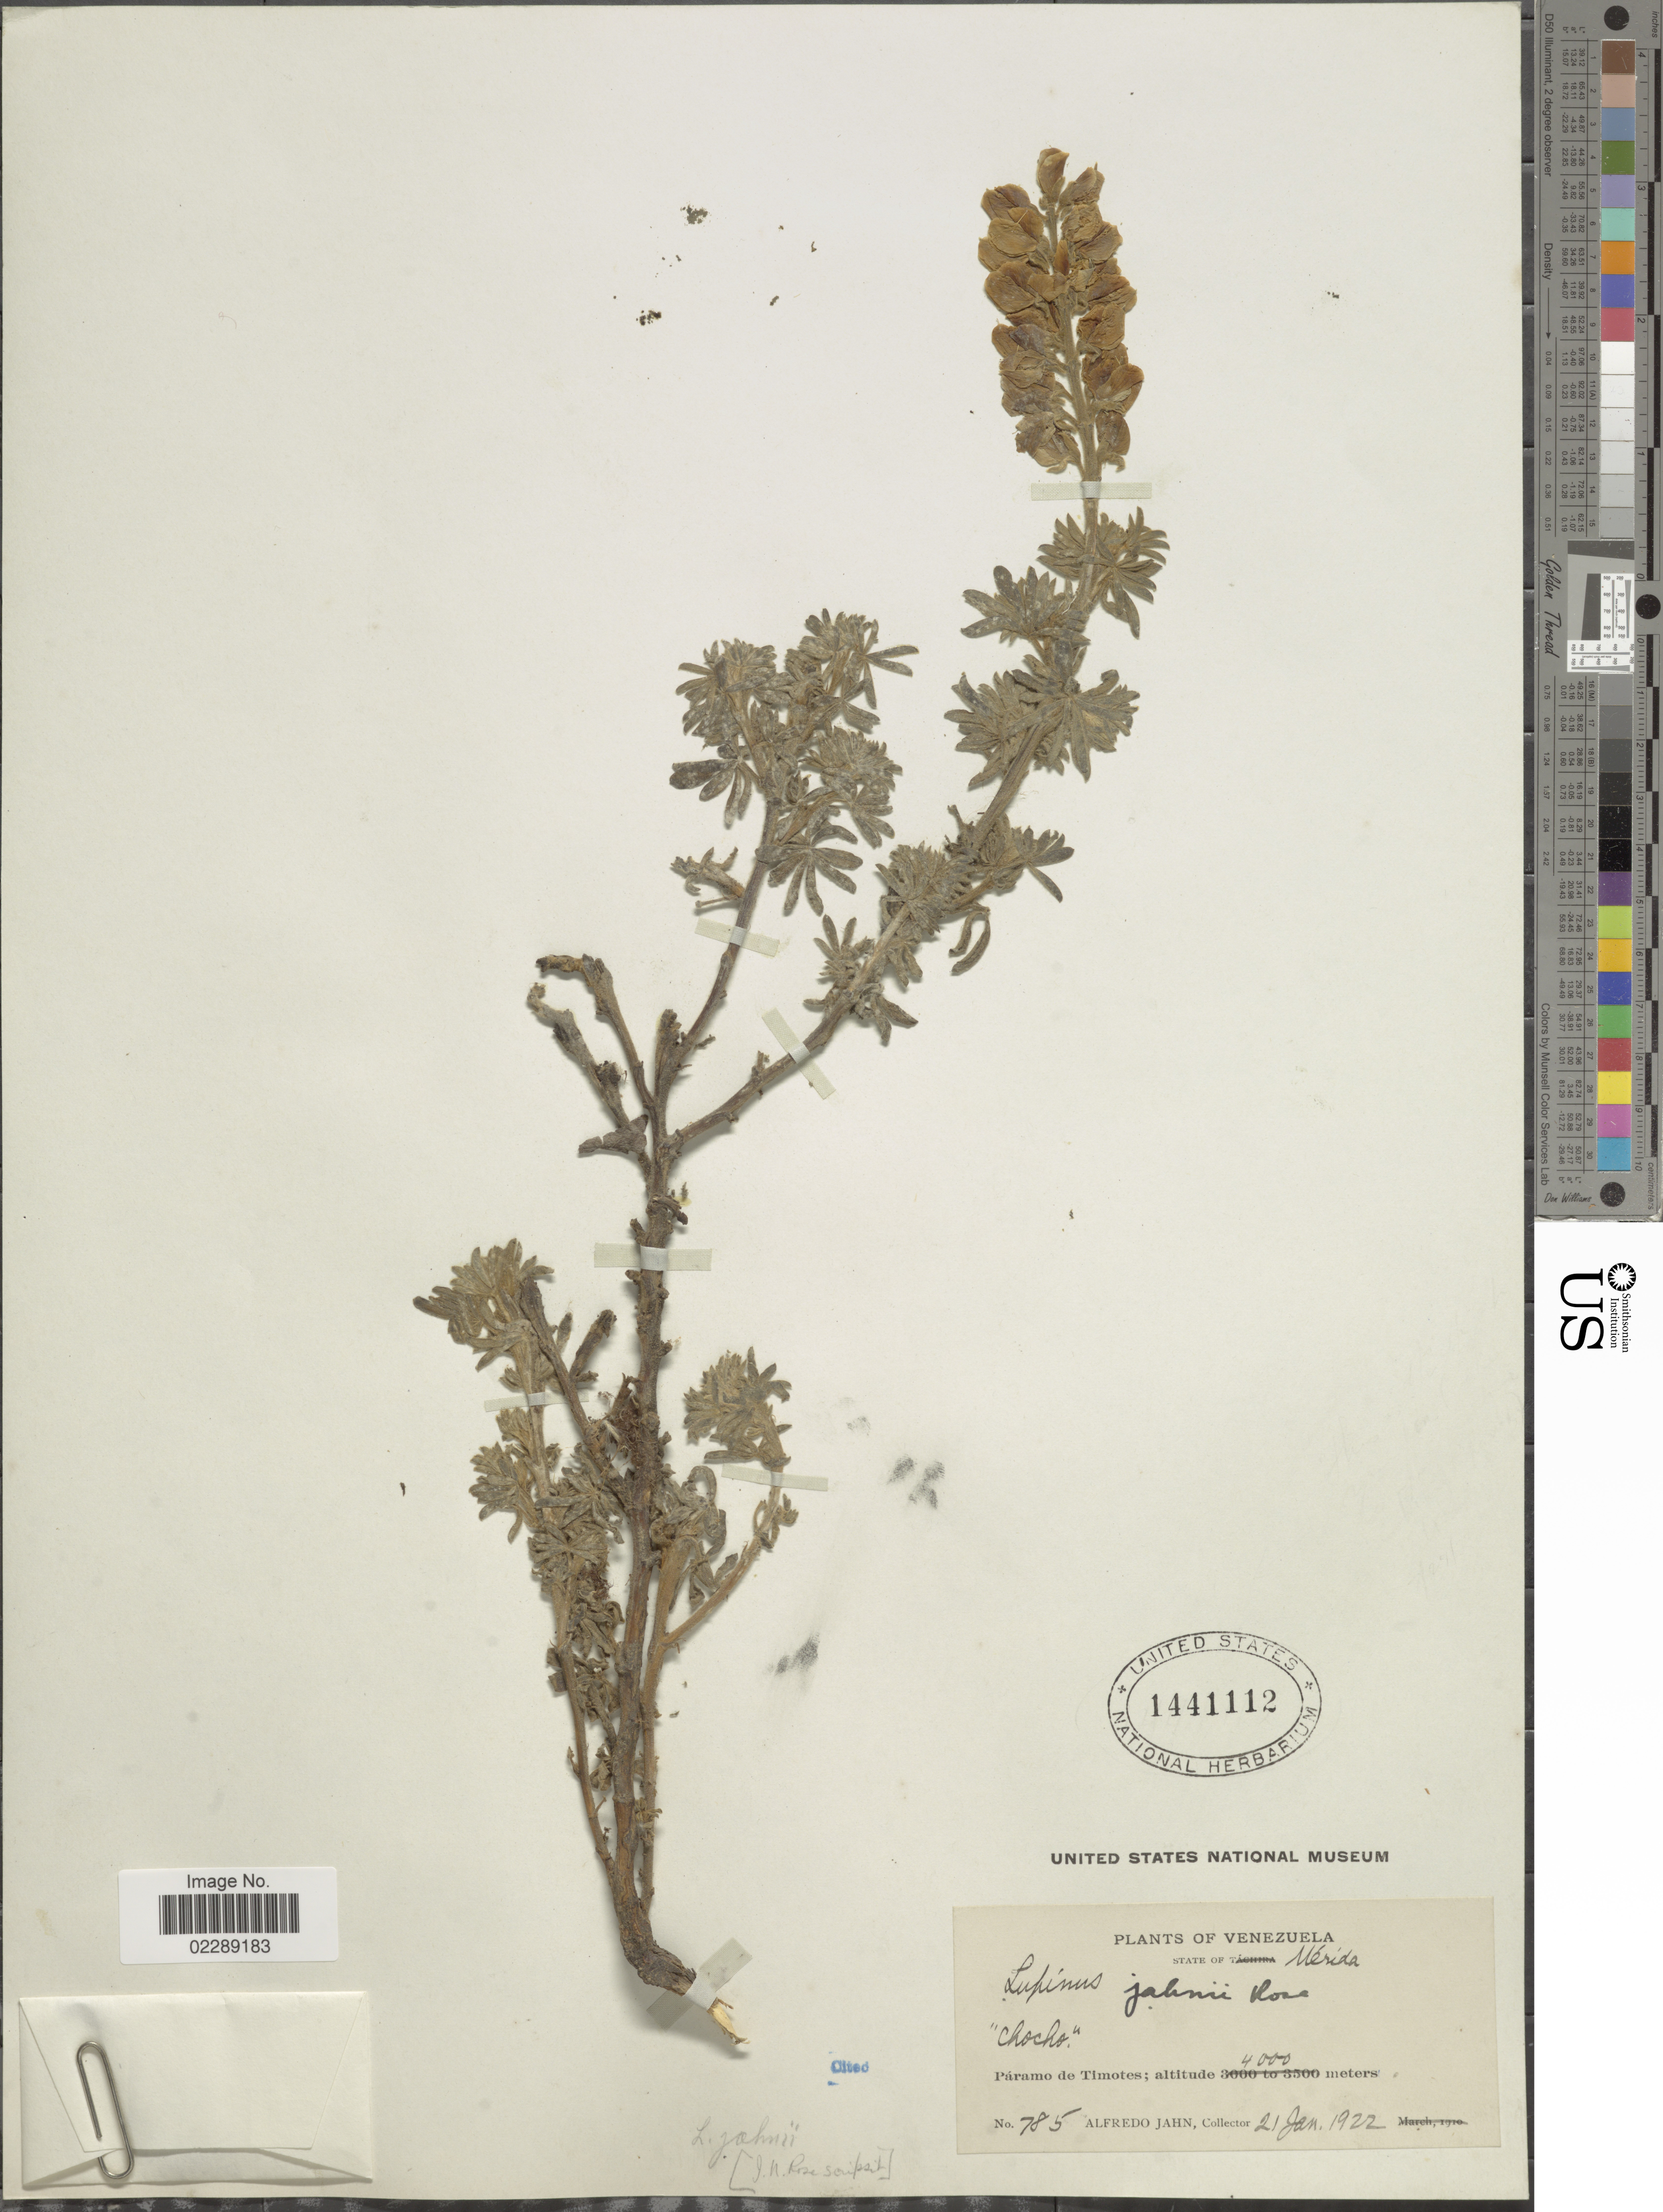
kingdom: Plantae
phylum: Tracheophyta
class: Magnoliopsida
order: Fabales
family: Fabaceae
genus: Lupinus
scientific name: Lupinus jahnii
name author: Rose ex C.P. Sm.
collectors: A. Jahn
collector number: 785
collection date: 1922-01-21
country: Venezuela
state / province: Mérida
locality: State of Mérida. Páramo de Timotes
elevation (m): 4000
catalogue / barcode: US 1441112